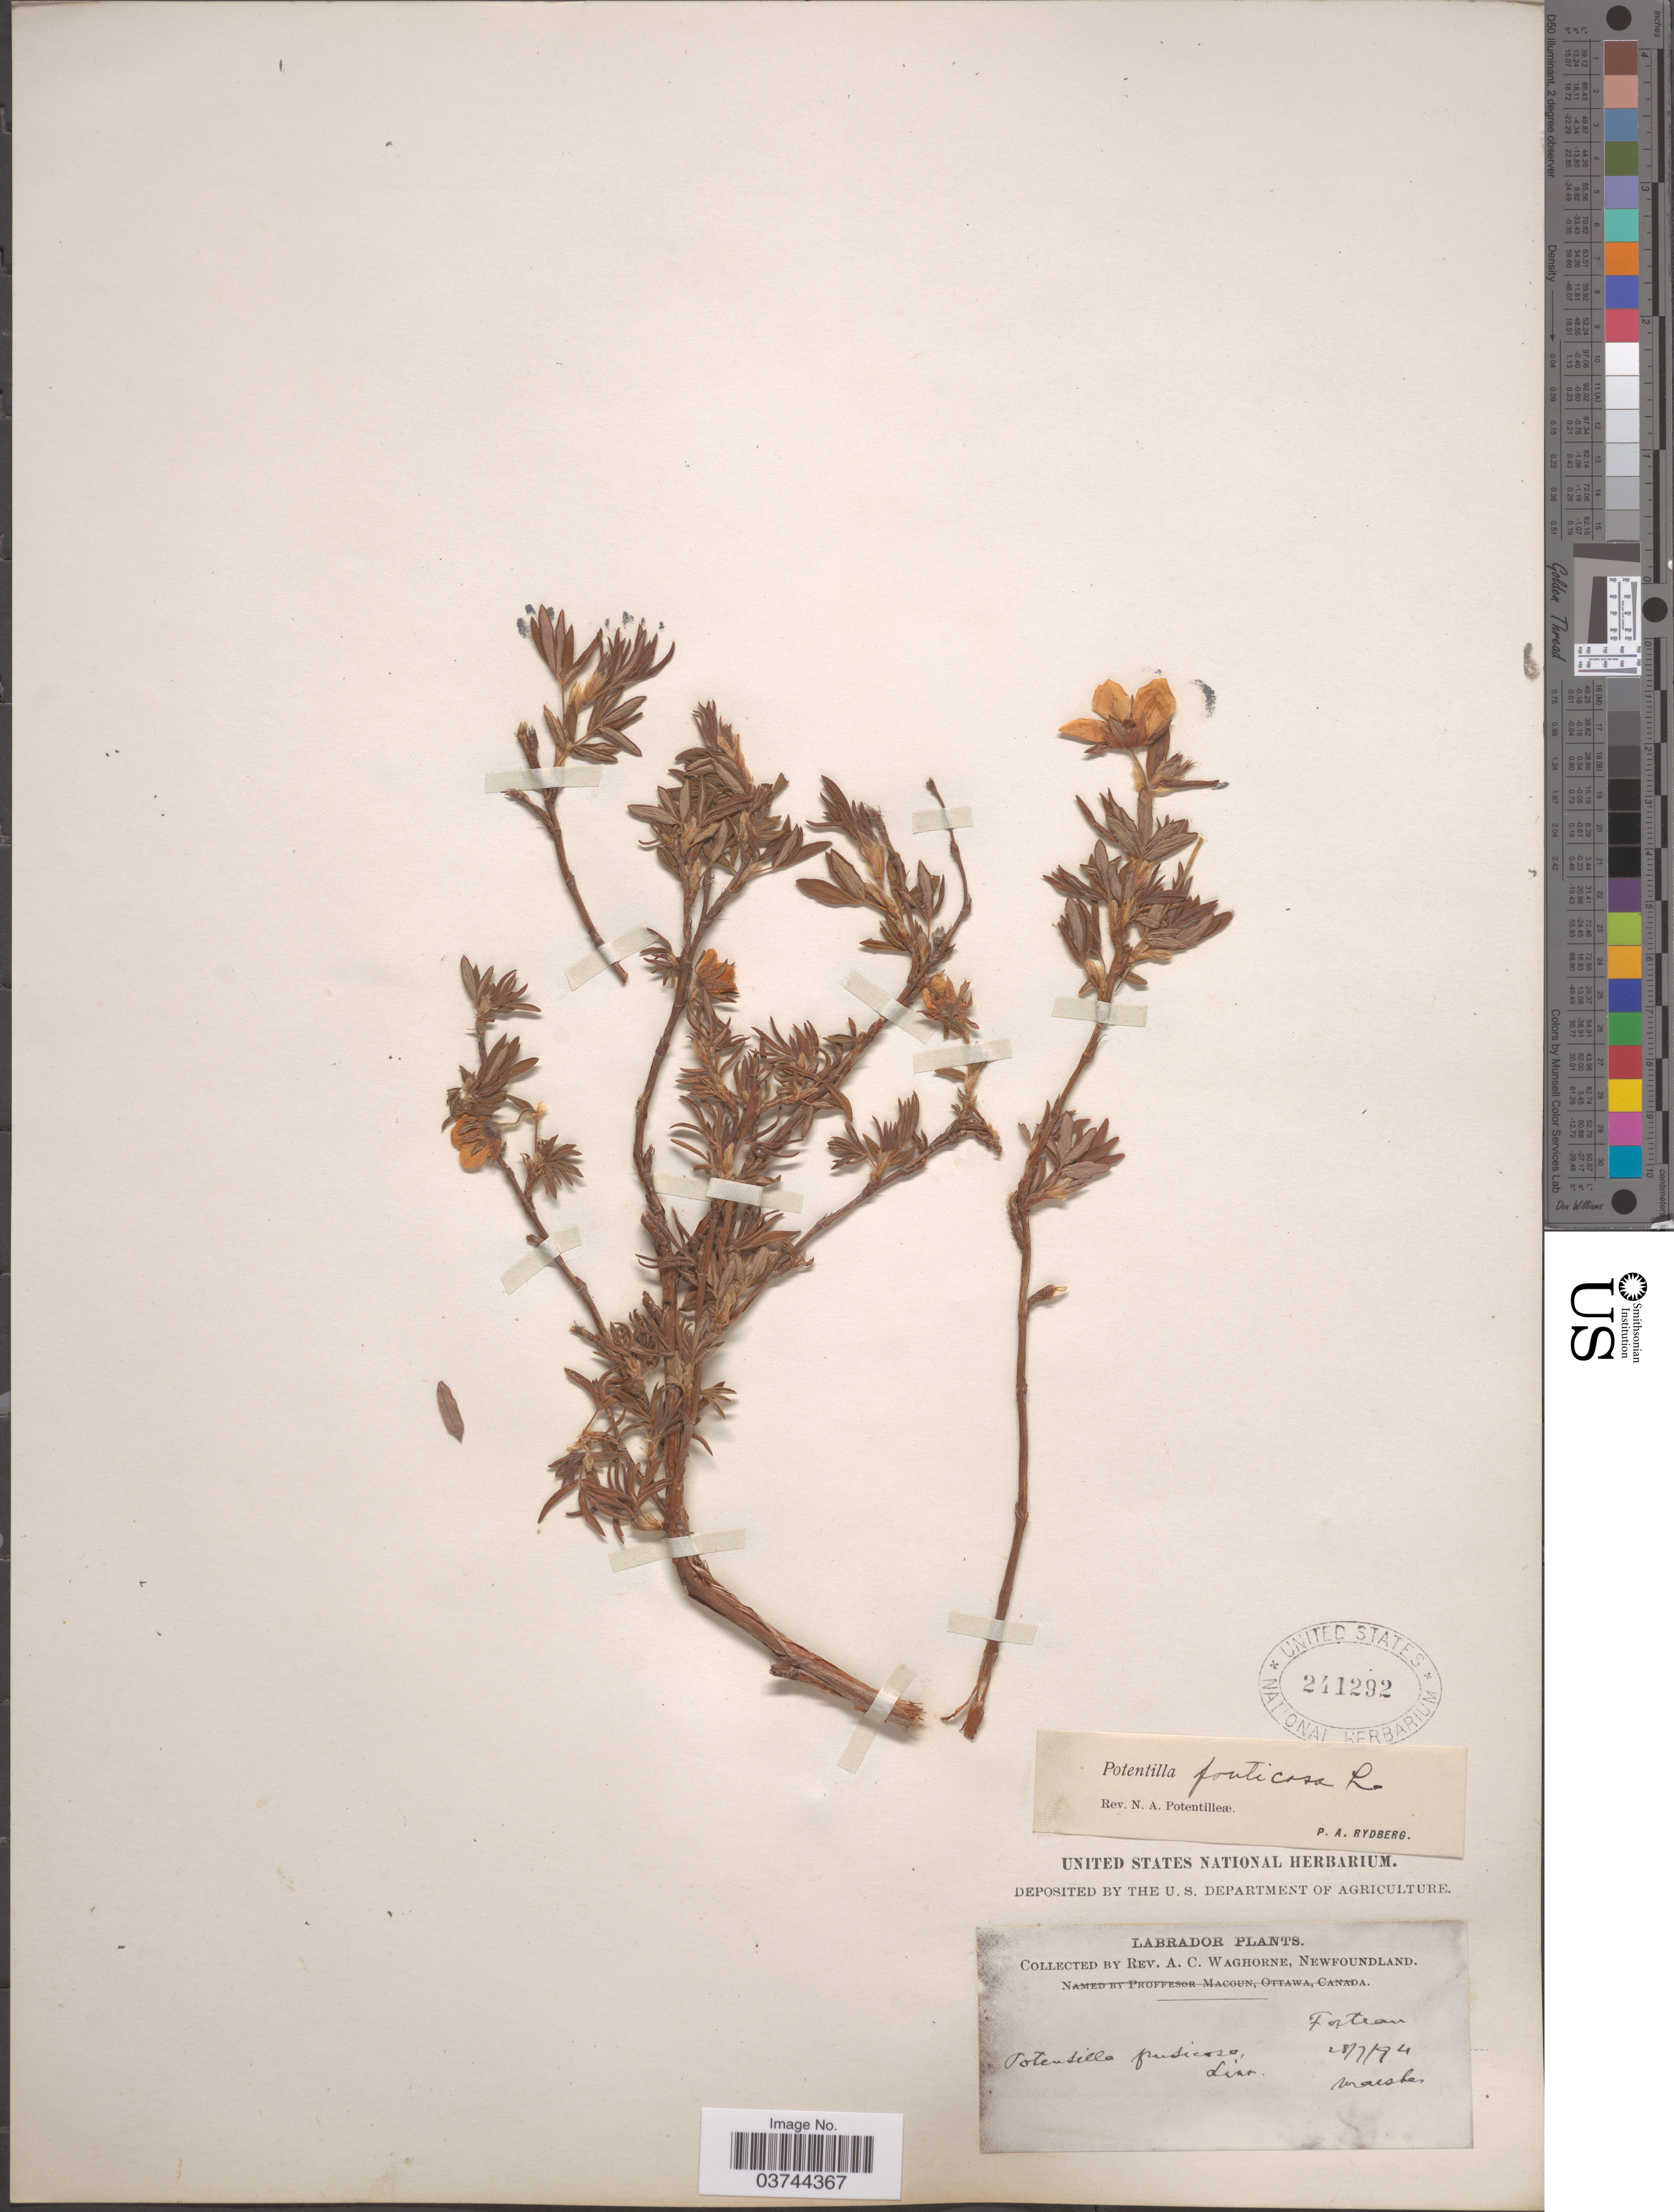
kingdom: Plantae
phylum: Tracheophyta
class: Magnoliopsida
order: Rosales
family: Rosaceae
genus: Dasiphora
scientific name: Dasiphora fruticosa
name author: (L.) Rydb.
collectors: A. Waghorne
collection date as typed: Transcribed d/m/y: 28/7/94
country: Canada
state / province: Newfoundland and Labrador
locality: Labrador. Forteau.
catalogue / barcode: US 241292